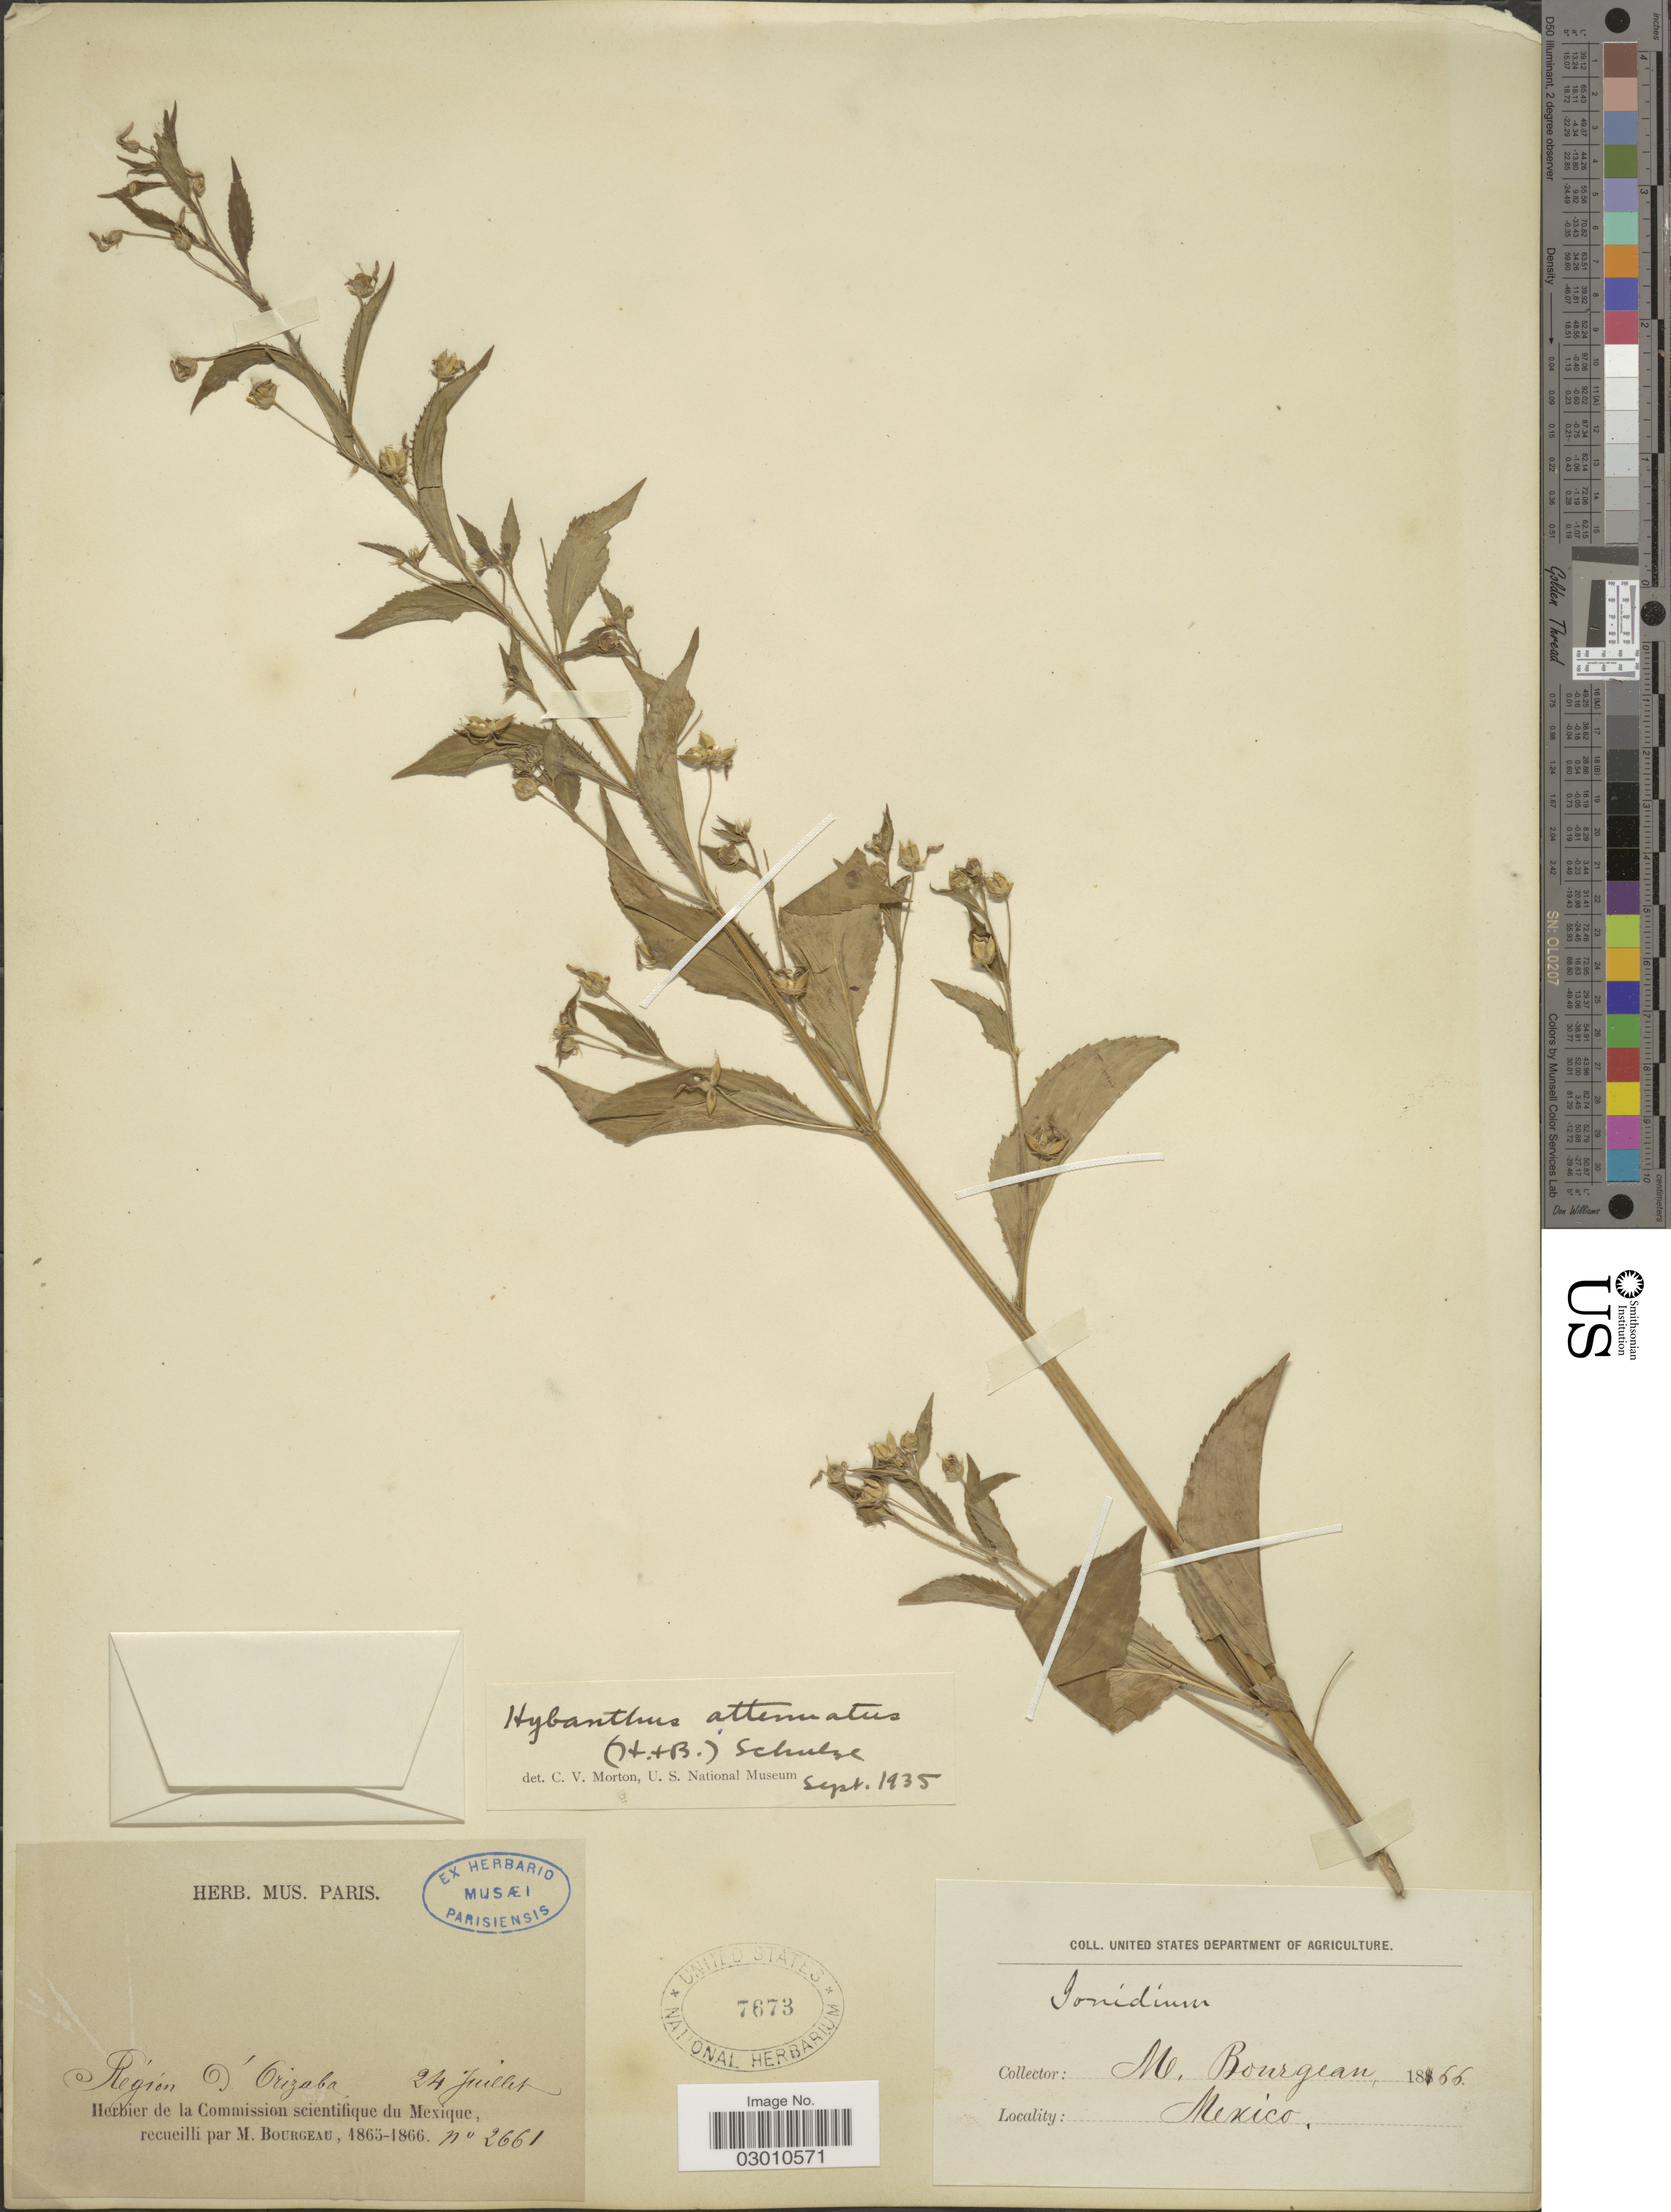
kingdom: Plantae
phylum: Tracheophyta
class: Magnoliopsida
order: Malpighiales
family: Violaceae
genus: Hybanthus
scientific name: Hybanthus attenuatus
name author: (Humb. & Bonpl. ex Willd.) Schulze-Menz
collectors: M. Bourgeau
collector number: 2661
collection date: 1866-07-24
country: Mexico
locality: Región d'Orizaba.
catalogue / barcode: US 7673